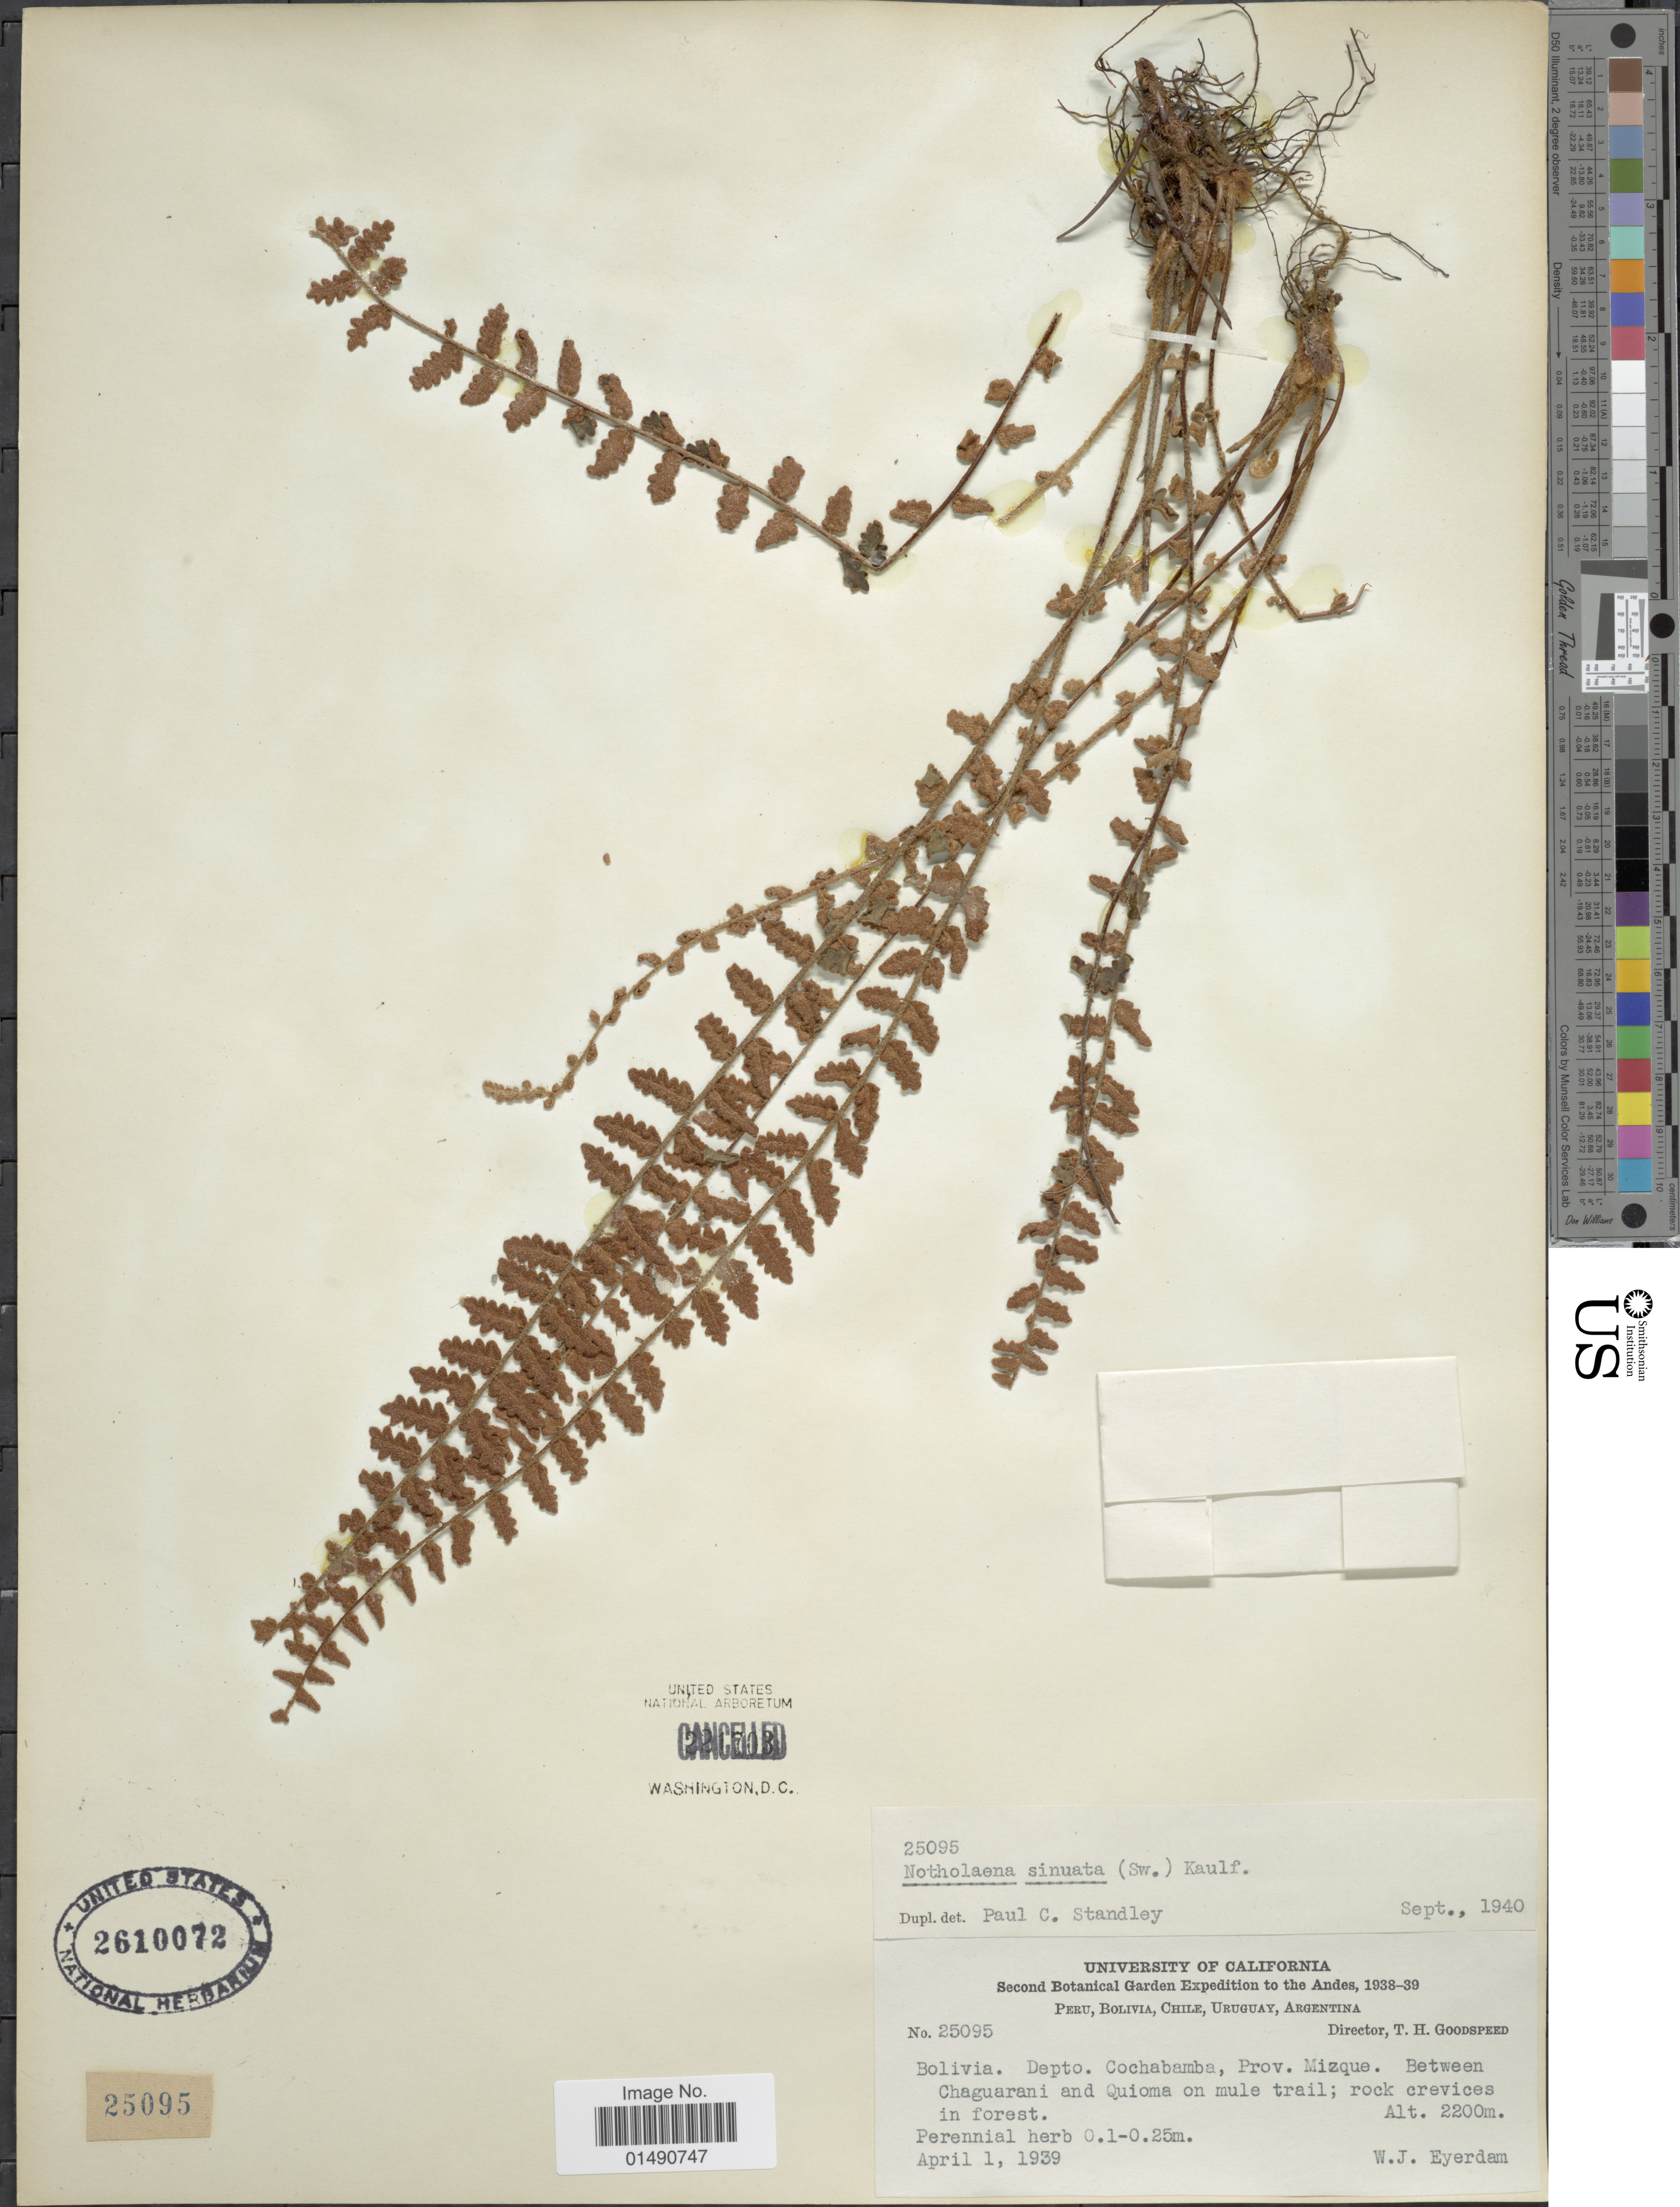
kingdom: Plantae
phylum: Tracheophyta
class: Polypodiopsida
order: Polypodiales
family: Pteridaceae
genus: Astrolepis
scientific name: Astrolepis sinuata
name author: (Lag. ex Sw.) D.M. Benham & Windham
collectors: W. J. Eyerdam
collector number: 25095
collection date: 1939-04-01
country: Bolivia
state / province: Cochabamba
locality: Prov. Mizque, Between Chaguarani and Quioma on mule trail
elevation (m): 2200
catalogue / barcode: US 2610072